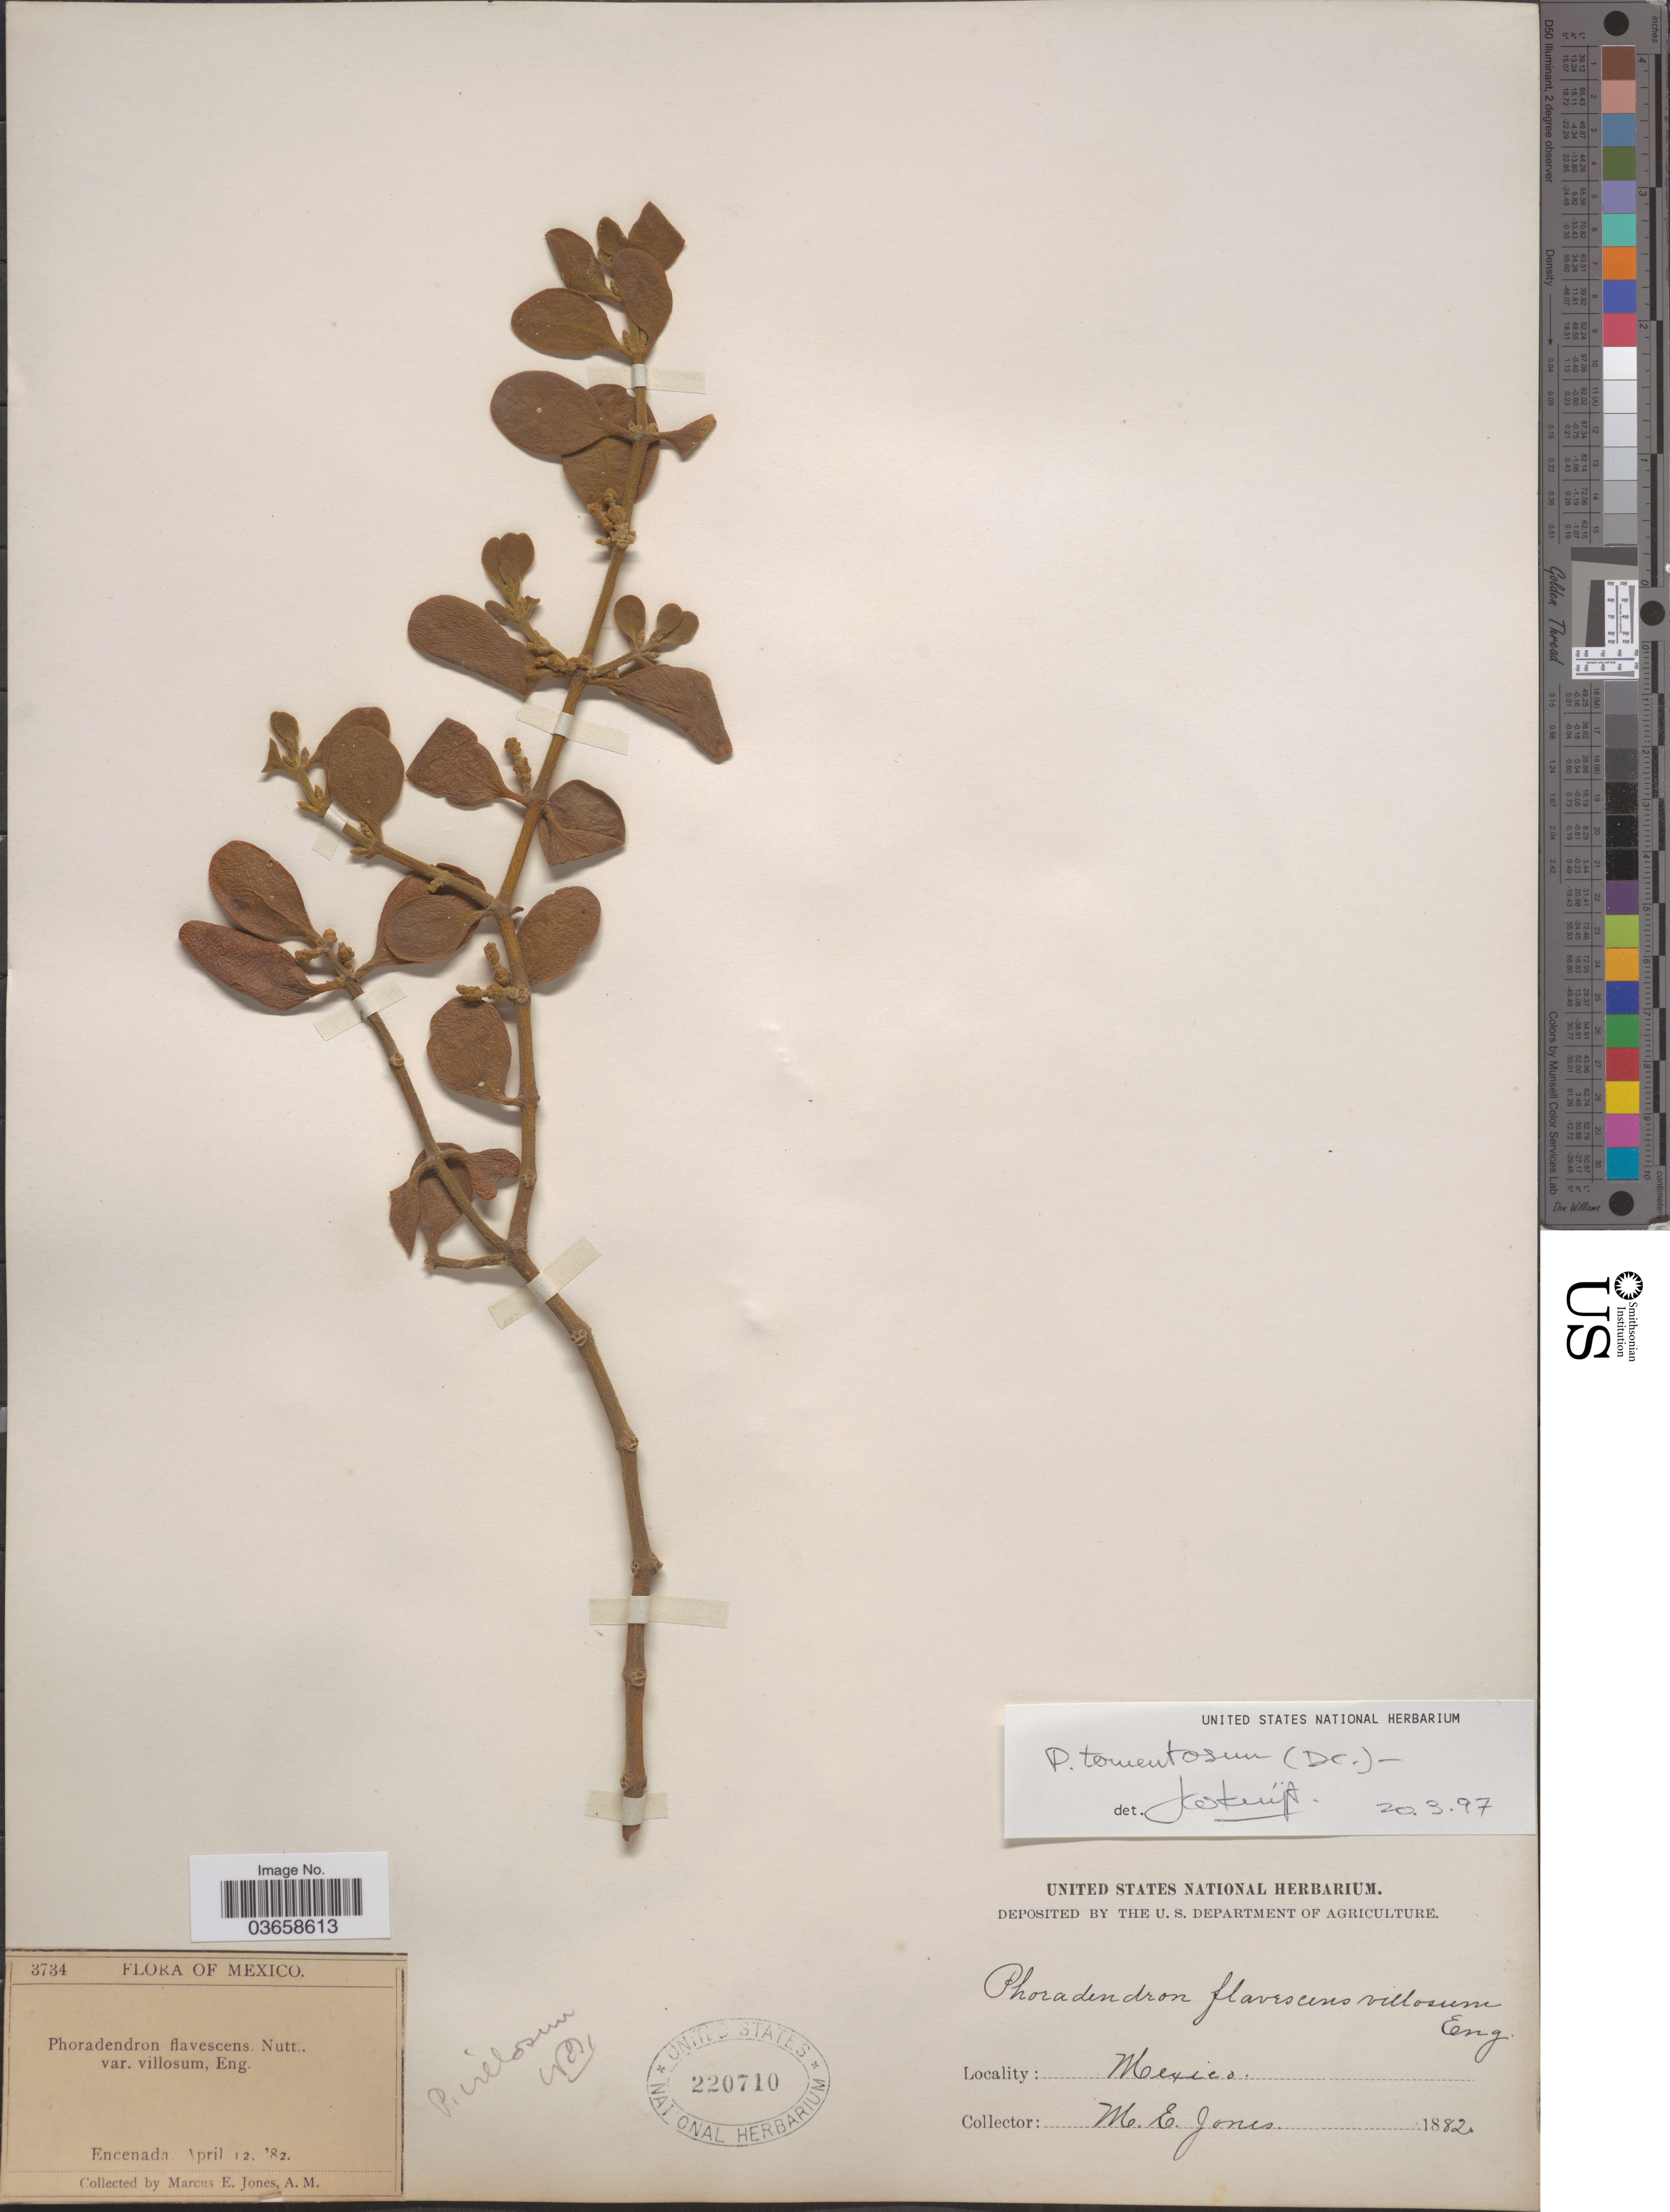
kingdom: Plantae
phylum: Tracheophyta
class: Magnoliopsida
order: Santalales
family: Viscaceae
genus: Phoradendron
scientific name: Phoradendron tomentosum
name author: DC.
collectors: M. E. Jones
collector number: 3734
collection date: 1882-04-12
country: Mexico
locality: Encenada.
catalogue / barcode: US 220710